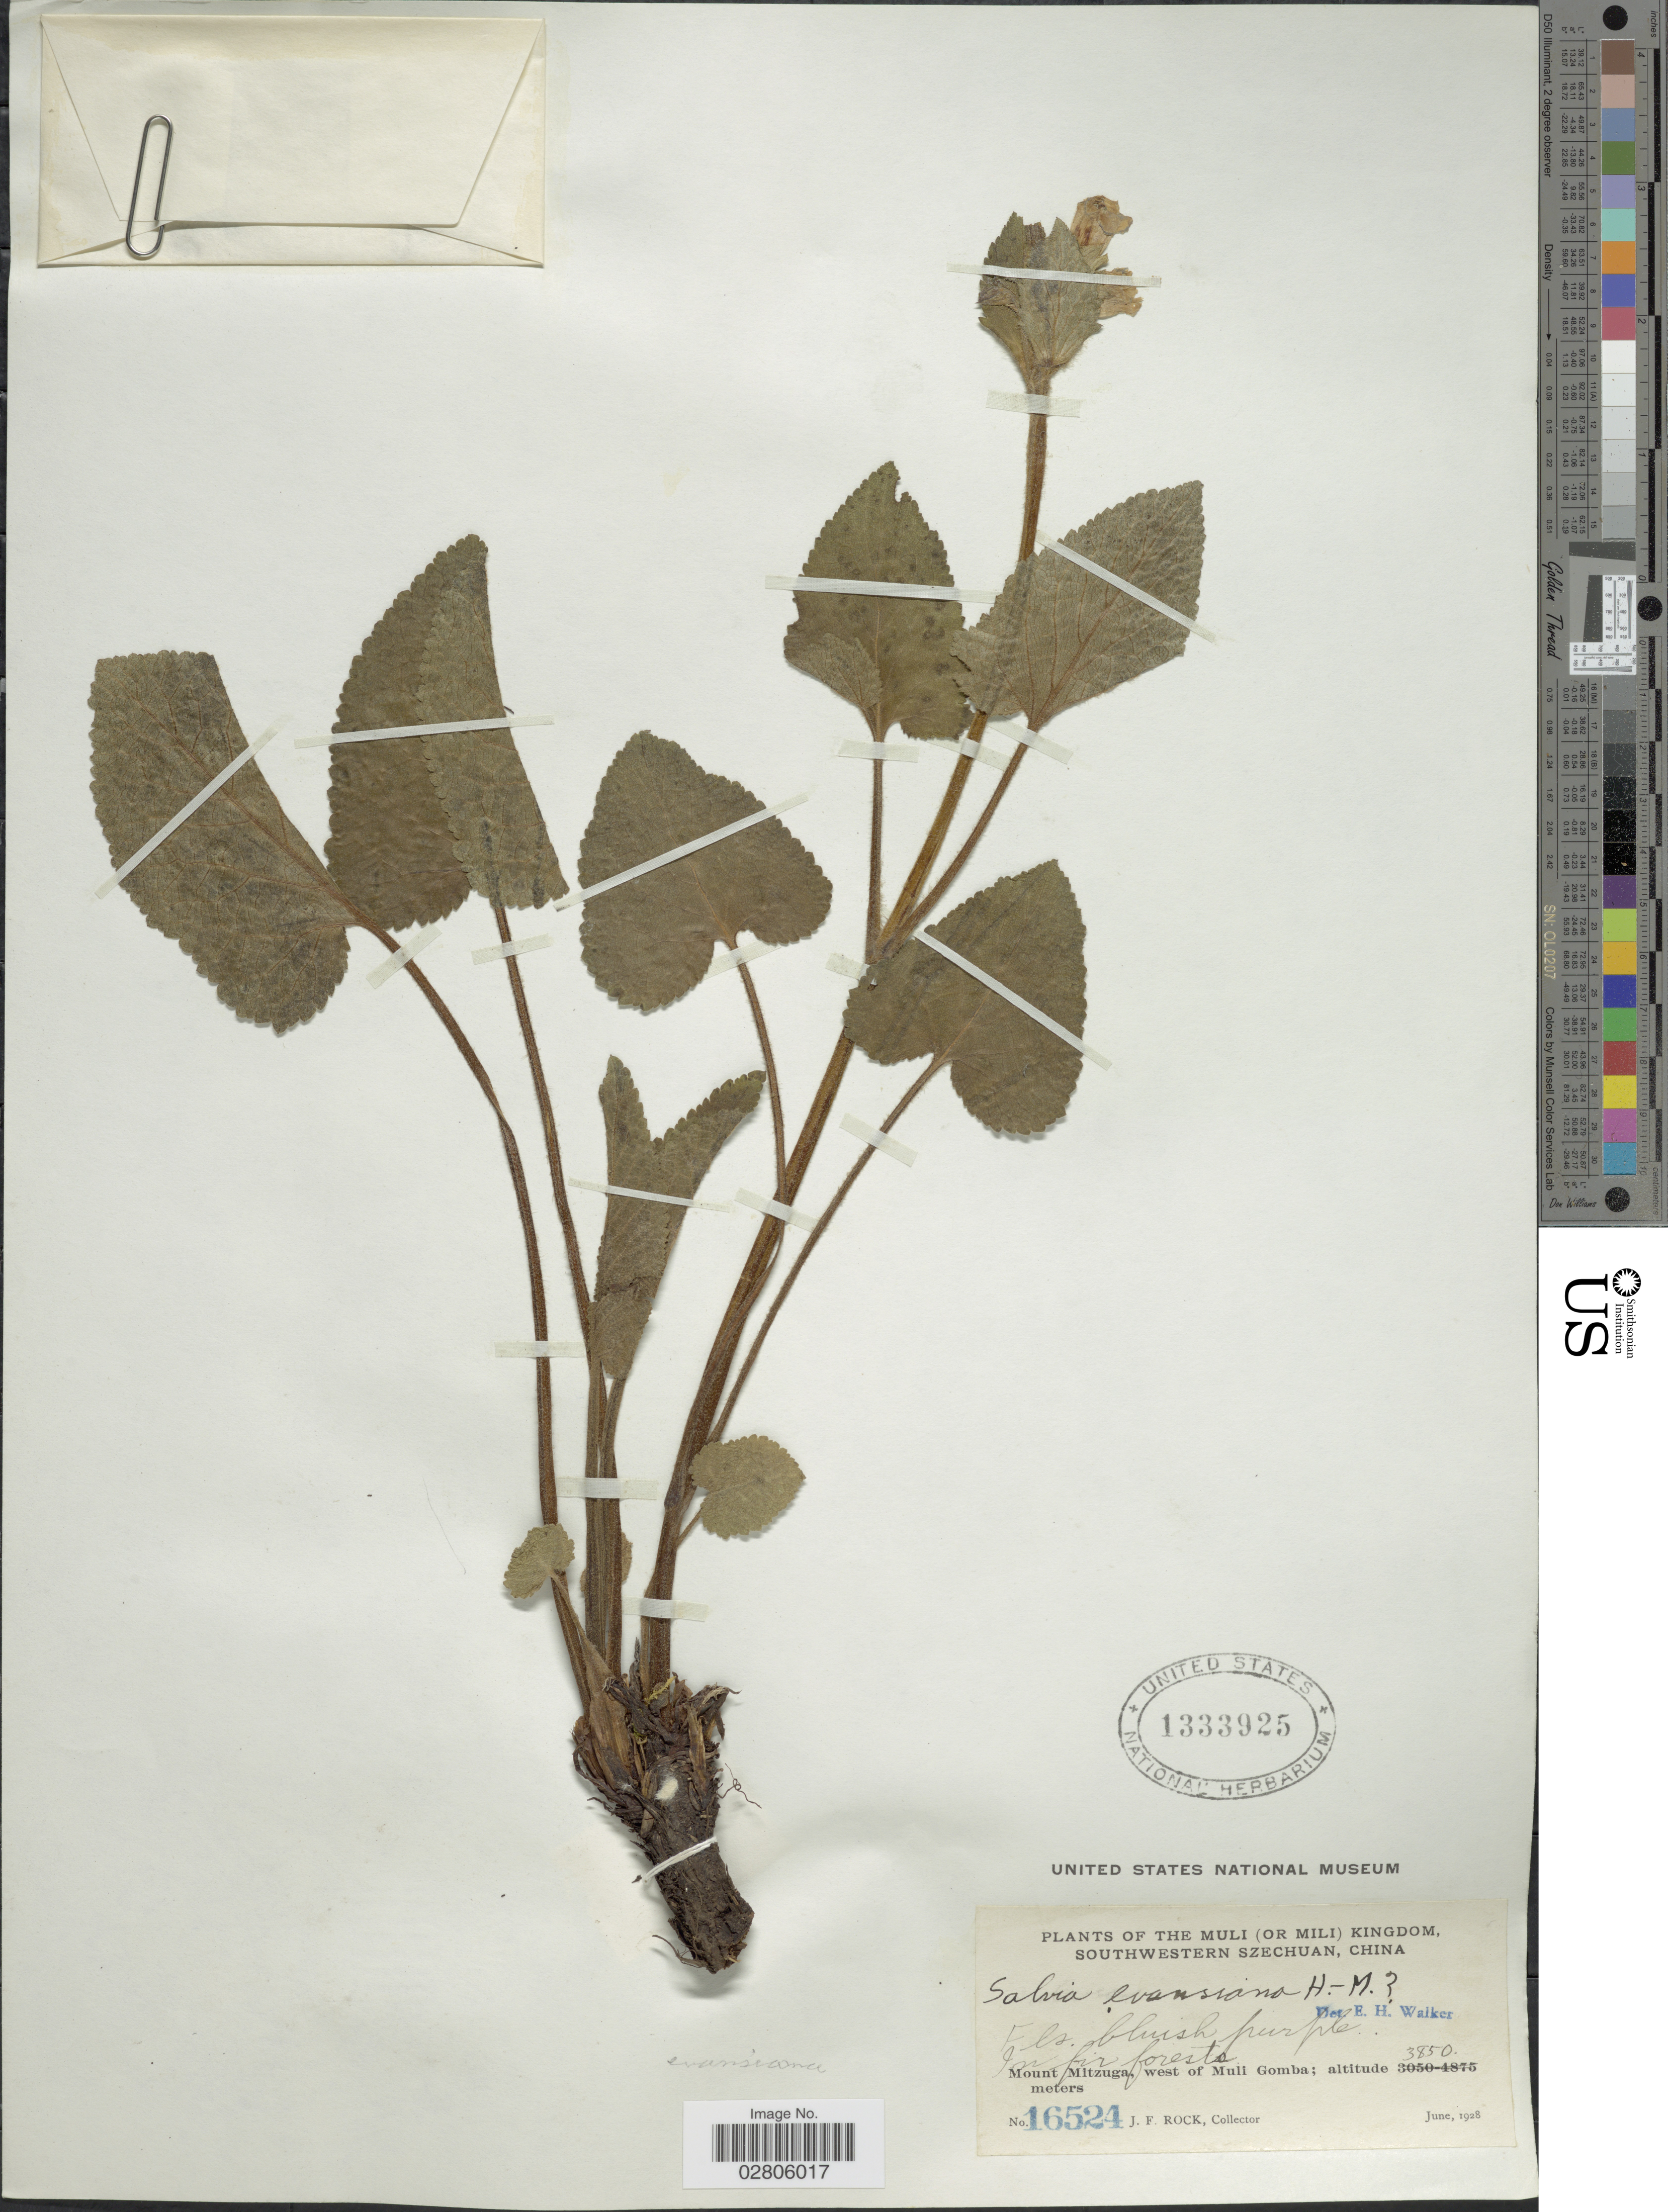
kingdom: Plantae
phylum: Tracheophyta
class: Magnoliopsida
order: Lamiales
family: Lamiaceae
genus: Salvia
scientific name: Salvia evansiana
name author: Hand.-Mazz.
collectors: J. Rock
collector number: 16524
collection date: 1928-06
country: China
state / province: Sichuan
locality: The Muli (or Mili) Kingdom, Southwestern Szechuan, Mount Mitzuga, west of Muli Gomba.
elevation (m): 3850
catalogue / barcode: US 1333925